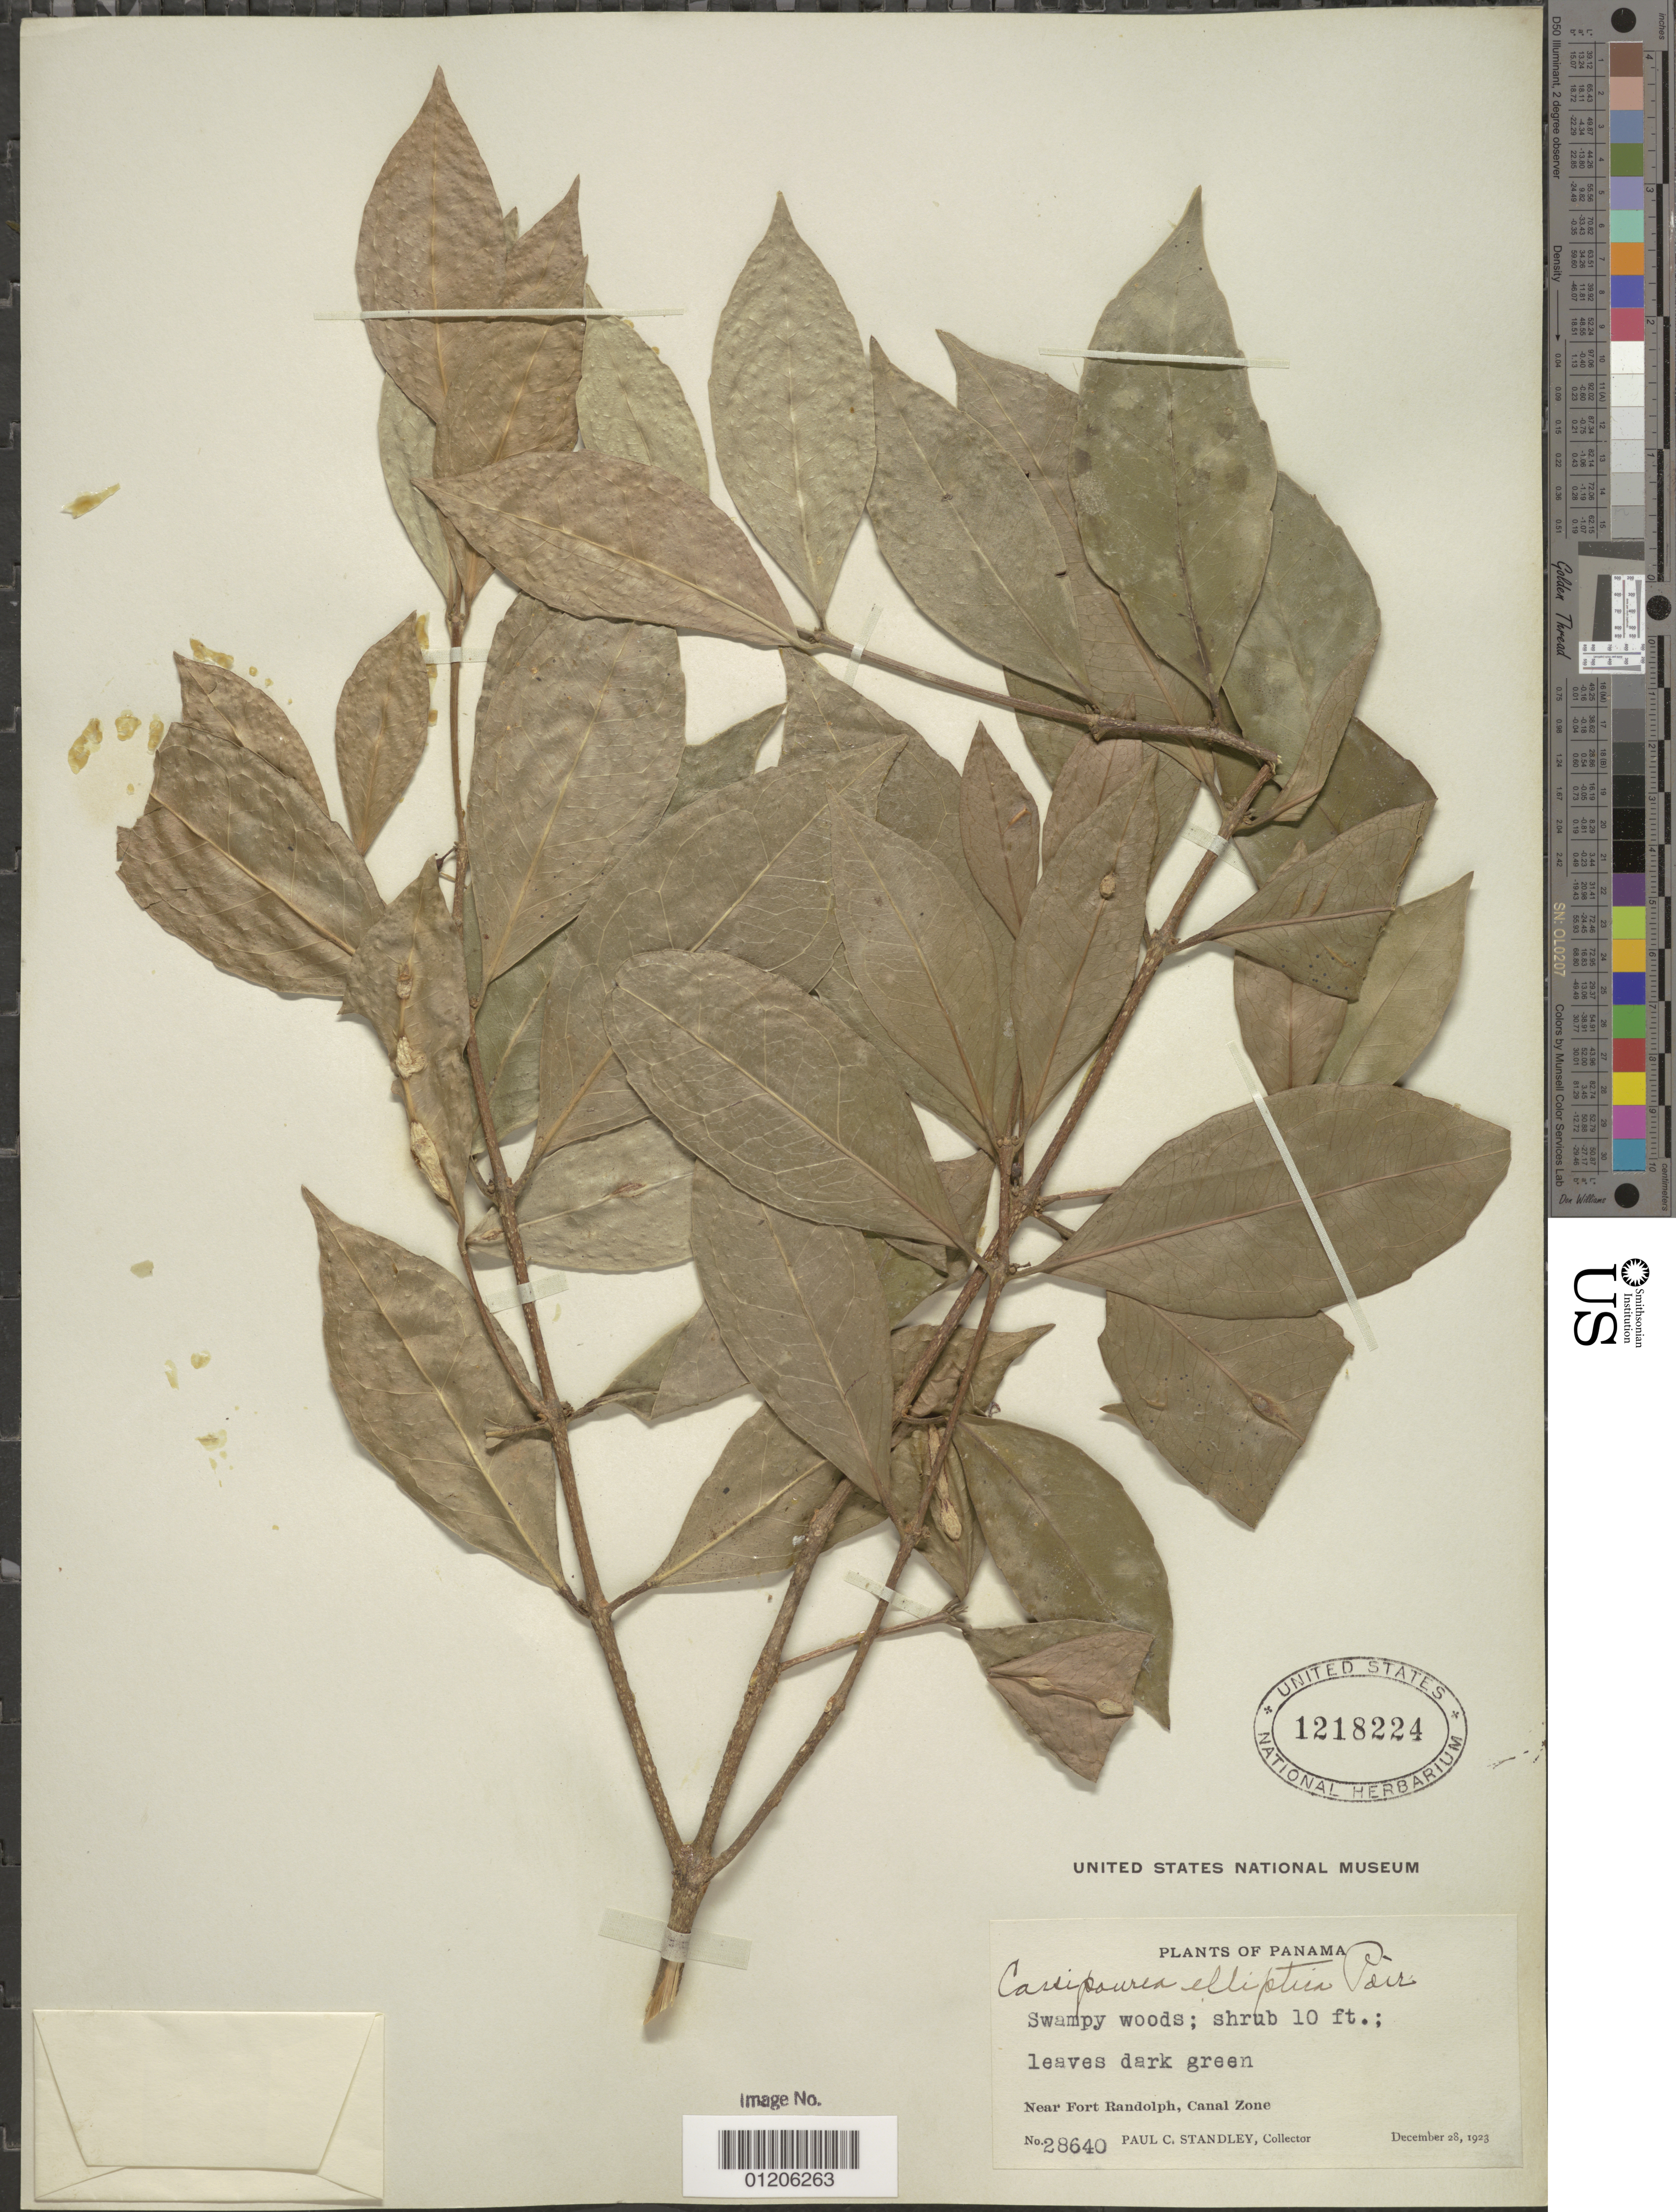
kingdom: Plantae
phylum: Tracheophyta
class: Magnoliopsida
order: Malpighiales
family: Rhizophoraceae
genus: Cassipourea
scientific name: Cassipourea elliptica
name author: (Sw.) Poir.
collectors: P. C. Standley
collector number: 28640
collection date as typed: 28 Dec 1923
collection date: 1923-12-28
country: Panama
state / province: Colón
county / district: Canal Zone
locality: Near Fort Randolph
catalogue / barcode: US 1218224